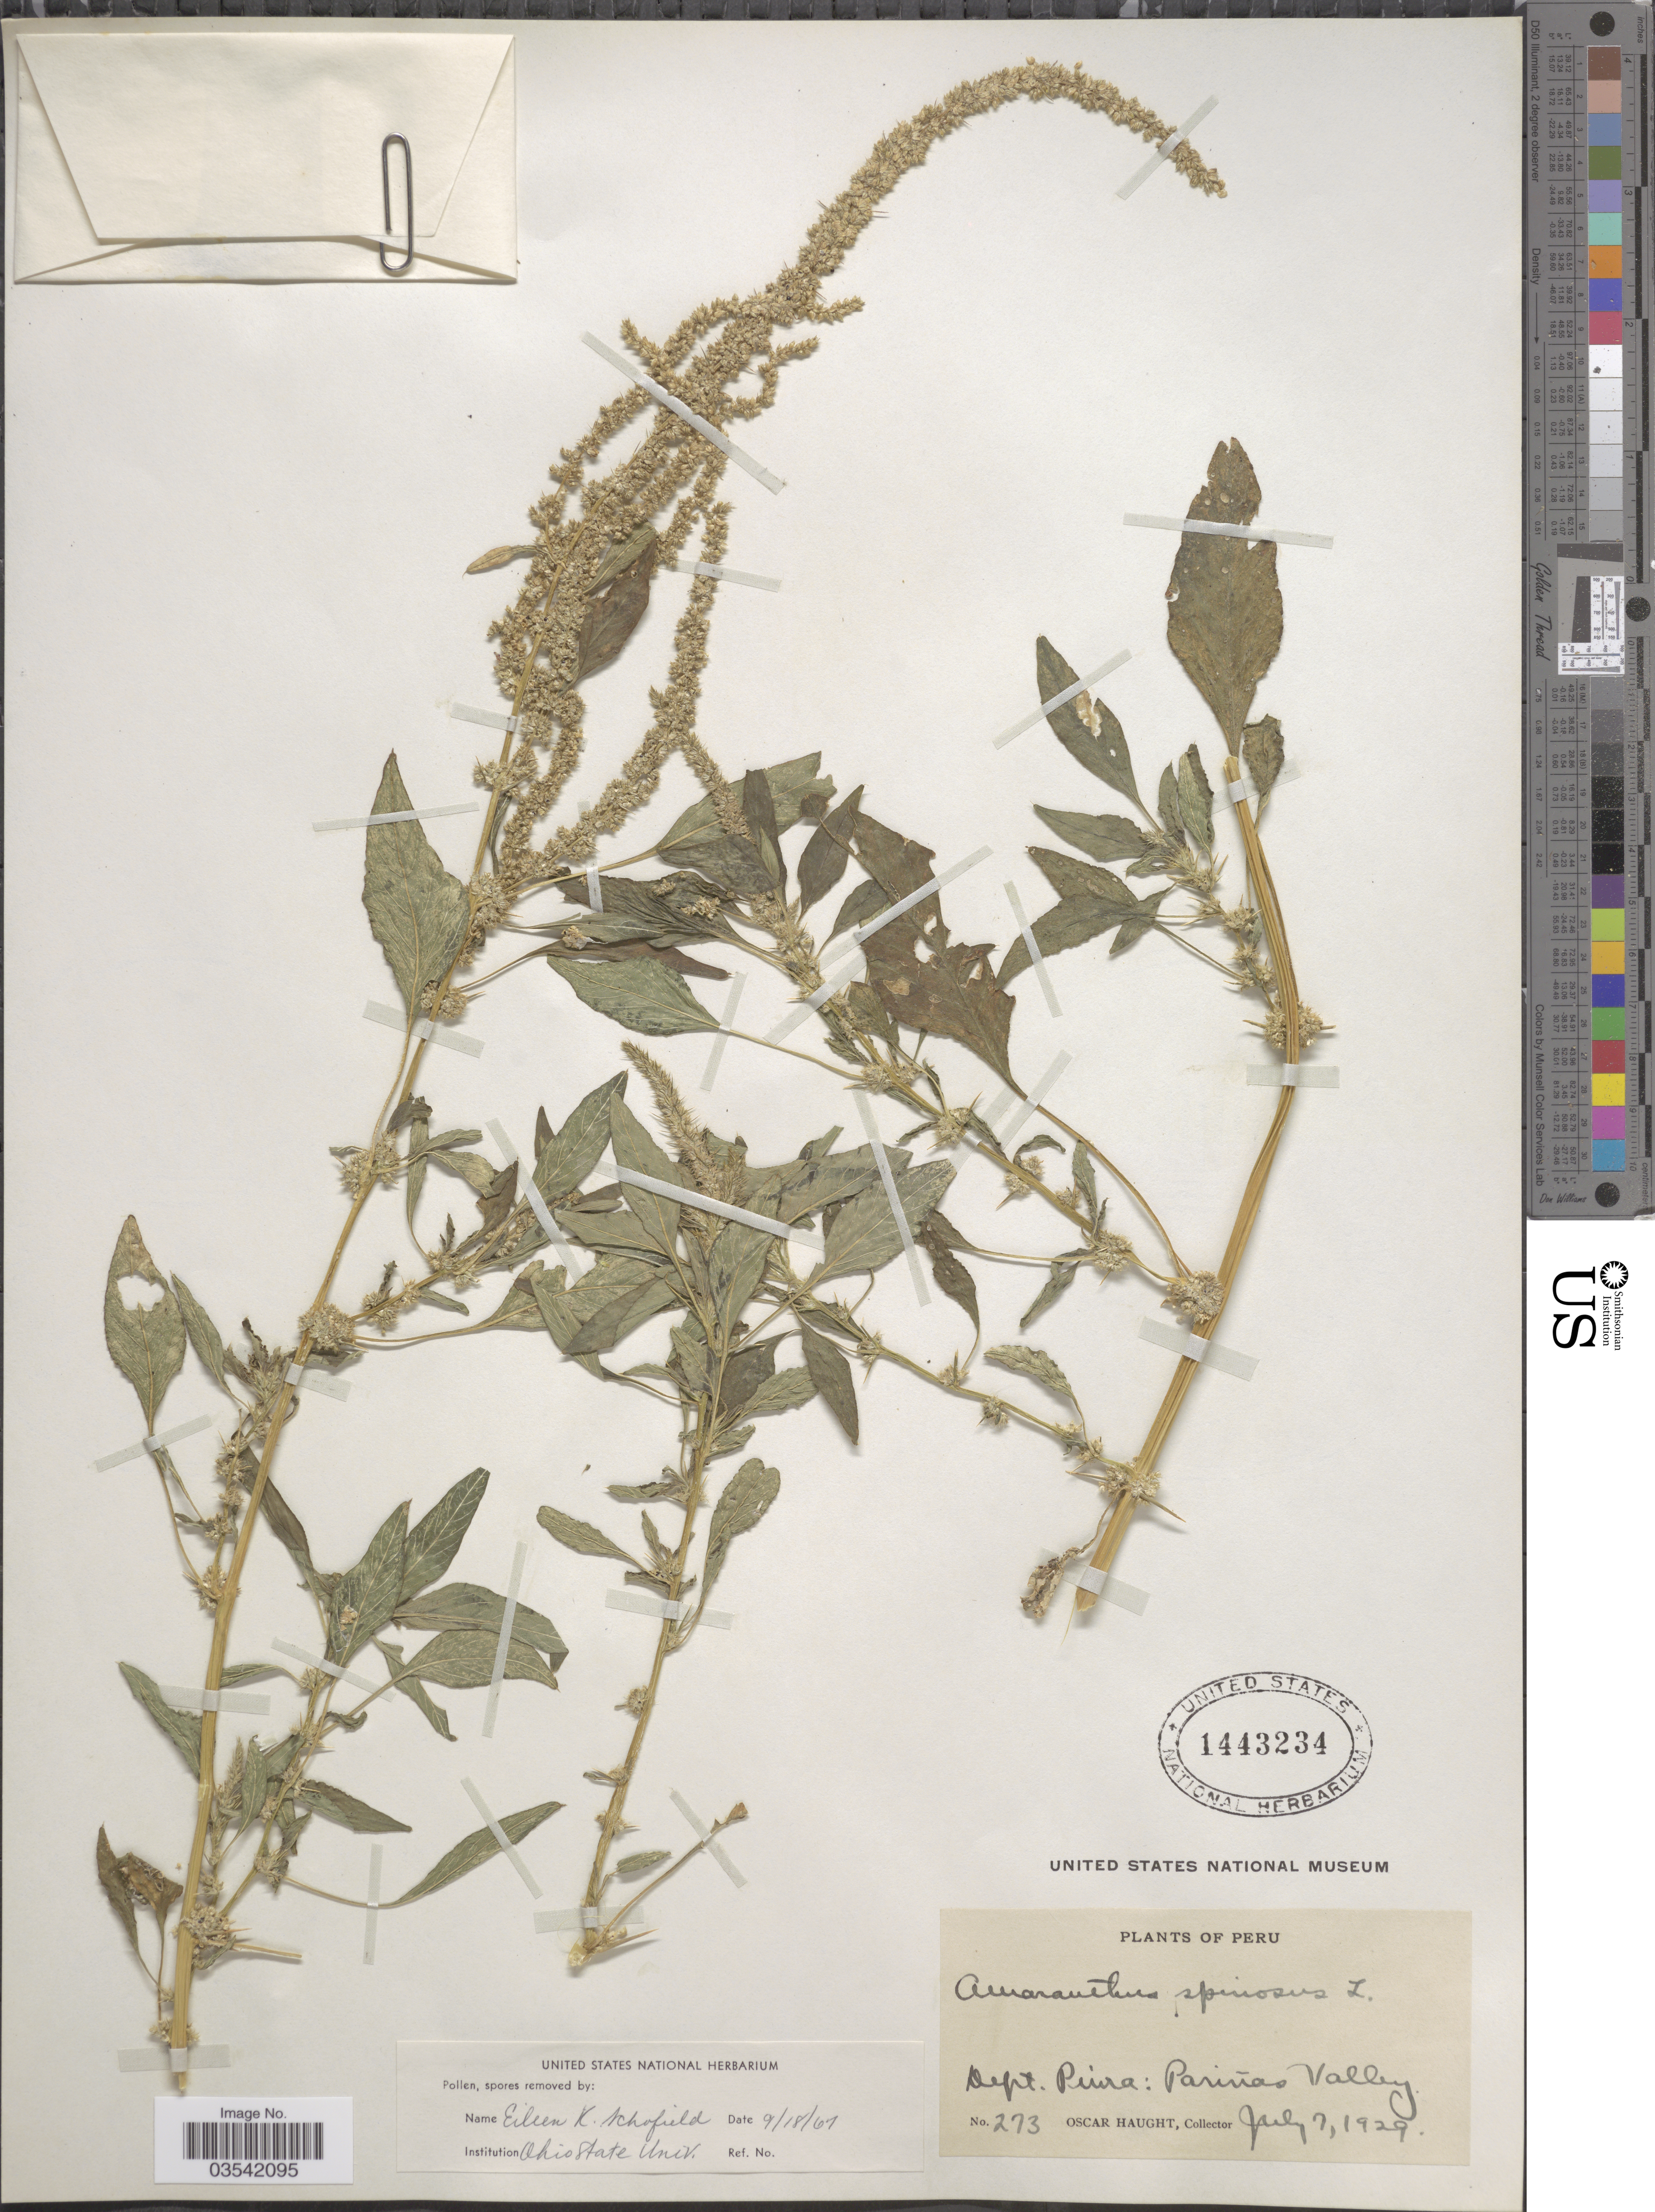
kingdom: Plantae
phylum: Tracheophyta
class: Magnoliopsida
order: Caryophyllales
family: Amaranthaceae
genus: Amaranthus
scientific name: Amaranthus spinosus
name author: L.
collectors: O. L. Haught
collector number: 273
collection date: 1929-07-07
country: Peru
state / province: Piura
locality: Dept. Piura: Pariñas Valley.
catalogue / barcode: US 1443234